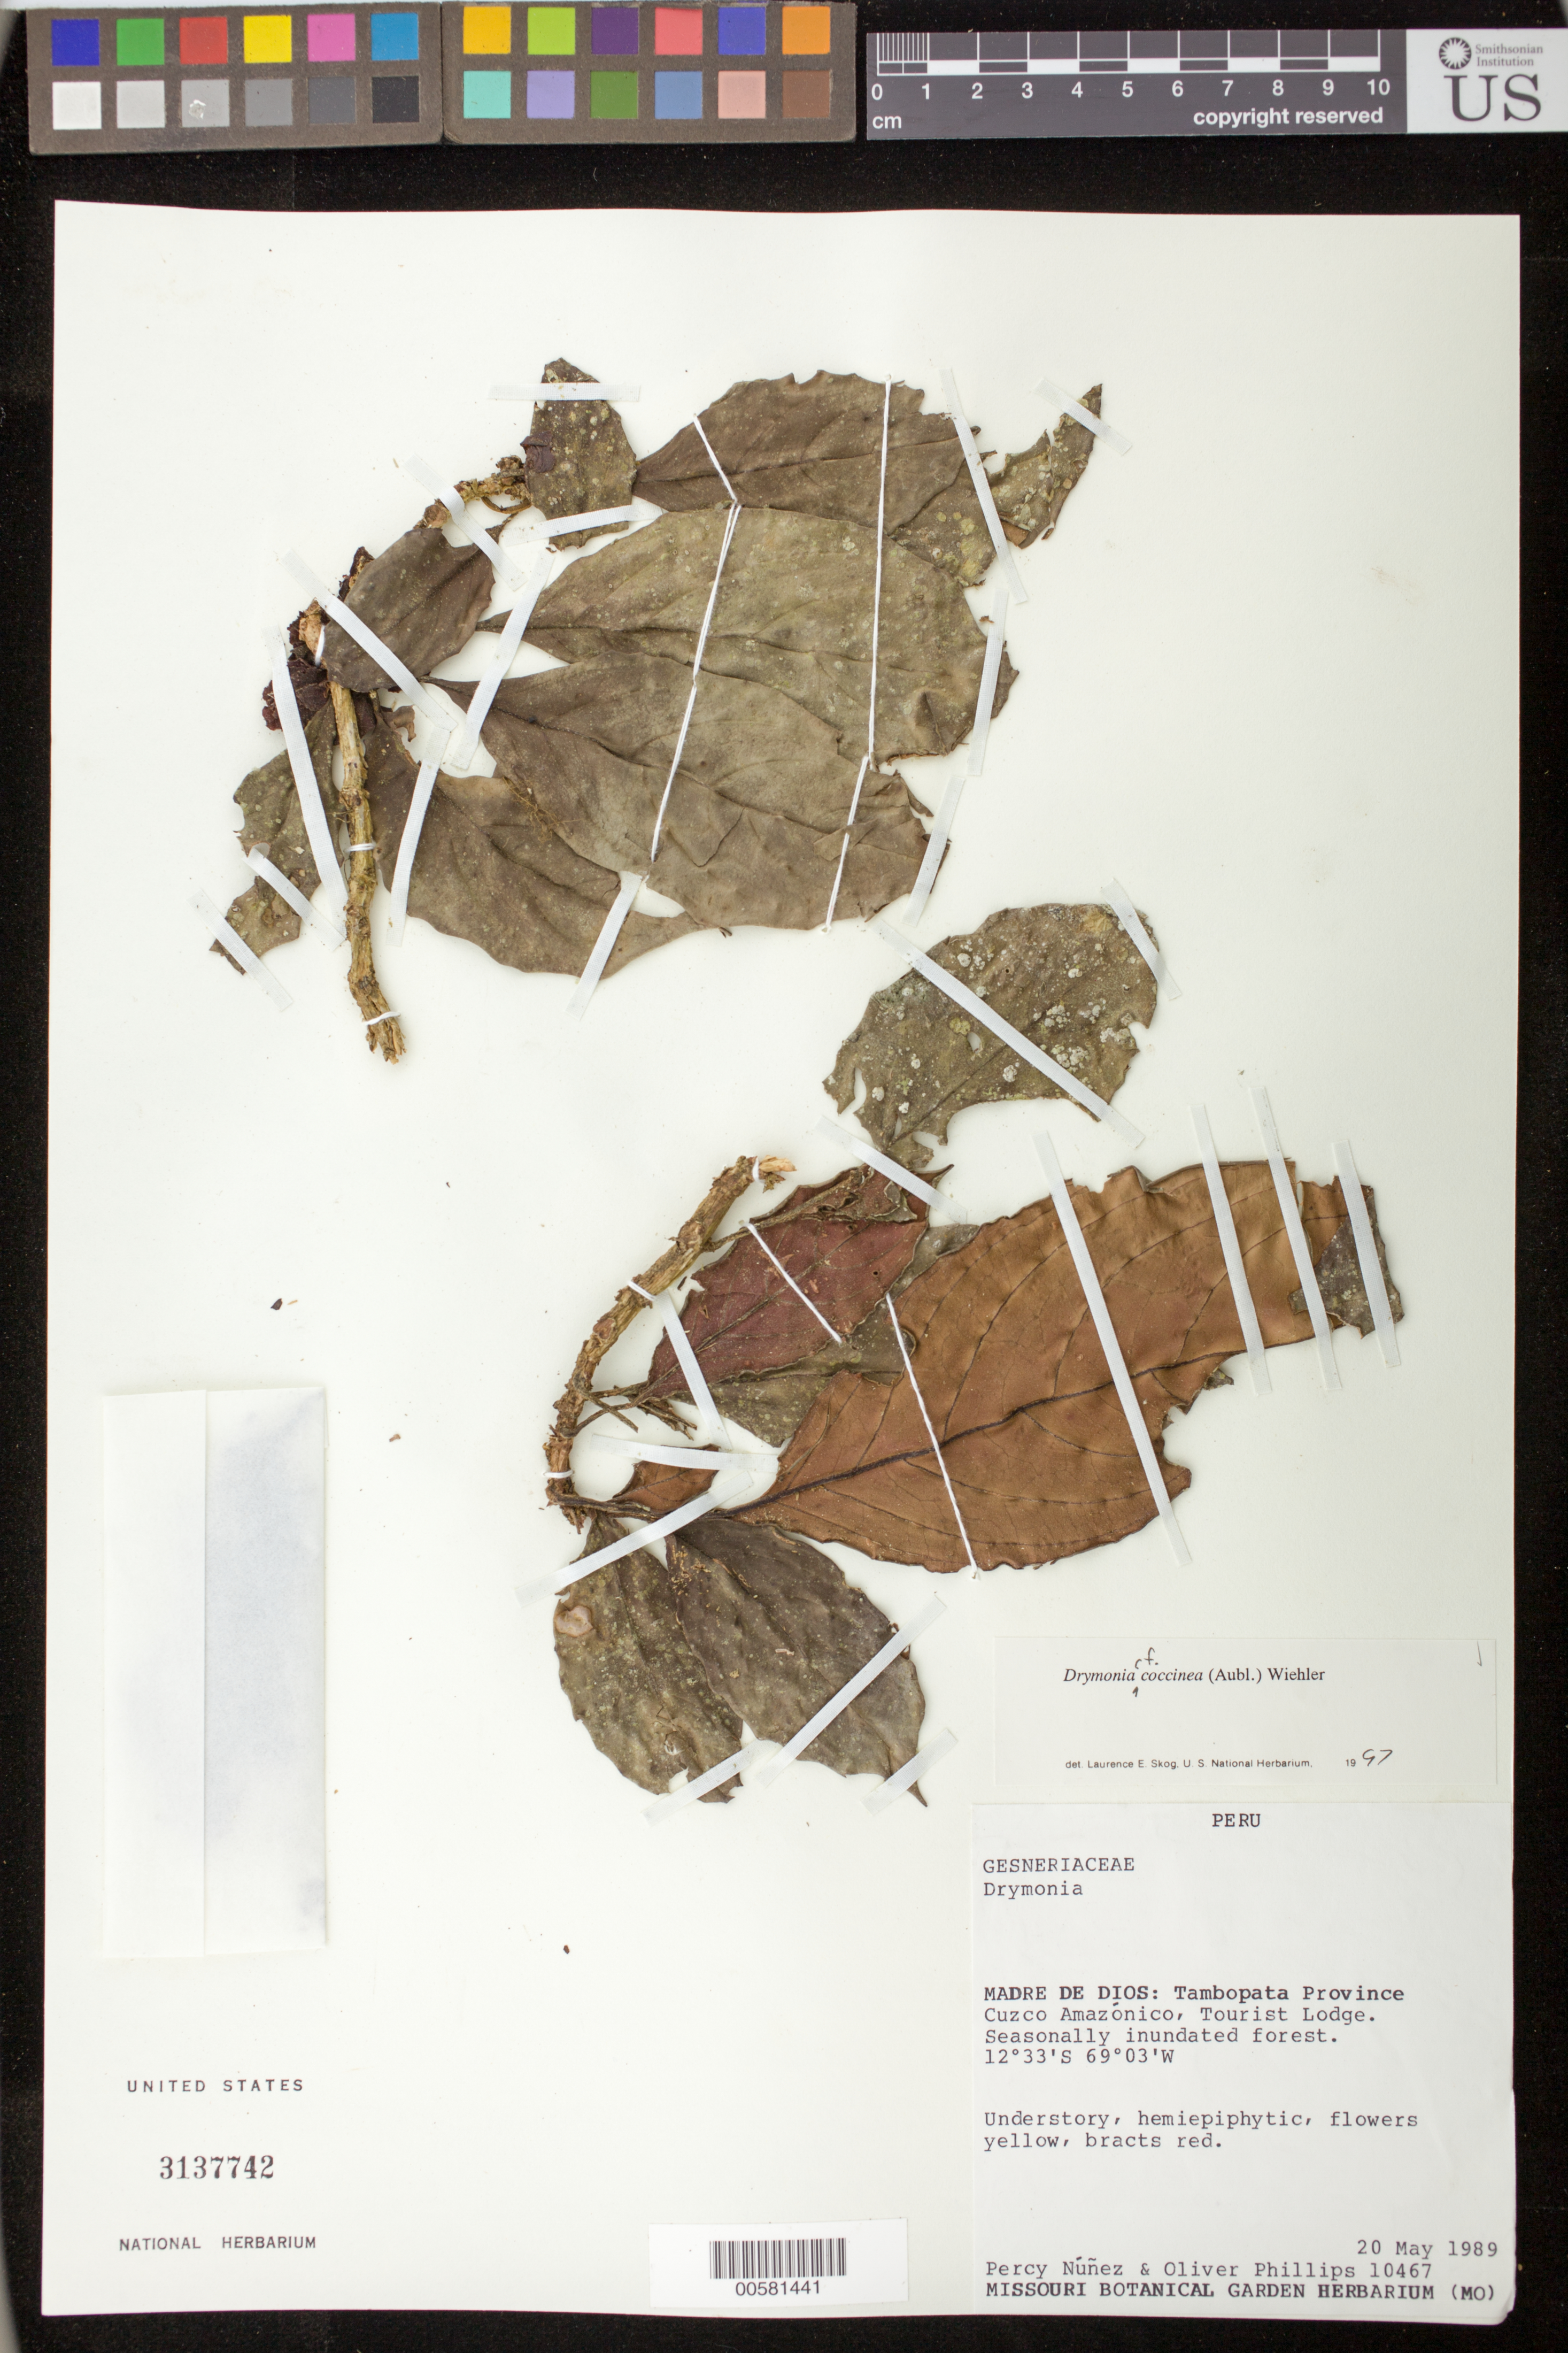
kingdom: Plantae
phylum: Tracheophyta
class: Magnoliopsida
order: Lamiales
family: Gesneriaceae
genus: Drymonia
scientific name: Drymonia coccinea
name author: (Aubl.) Wiehler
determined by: Skog, Laurence E.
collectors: P. Núñez V. & O. Phillips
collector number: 10467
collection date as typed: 20 May 1989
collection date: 1989-05-20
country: Peru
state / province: Madre de Dios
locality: Prov. Tambopata; Cuzco Amazónico, Tourist Lodge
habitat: Seasonally inundated forest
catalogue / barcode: US 3137742